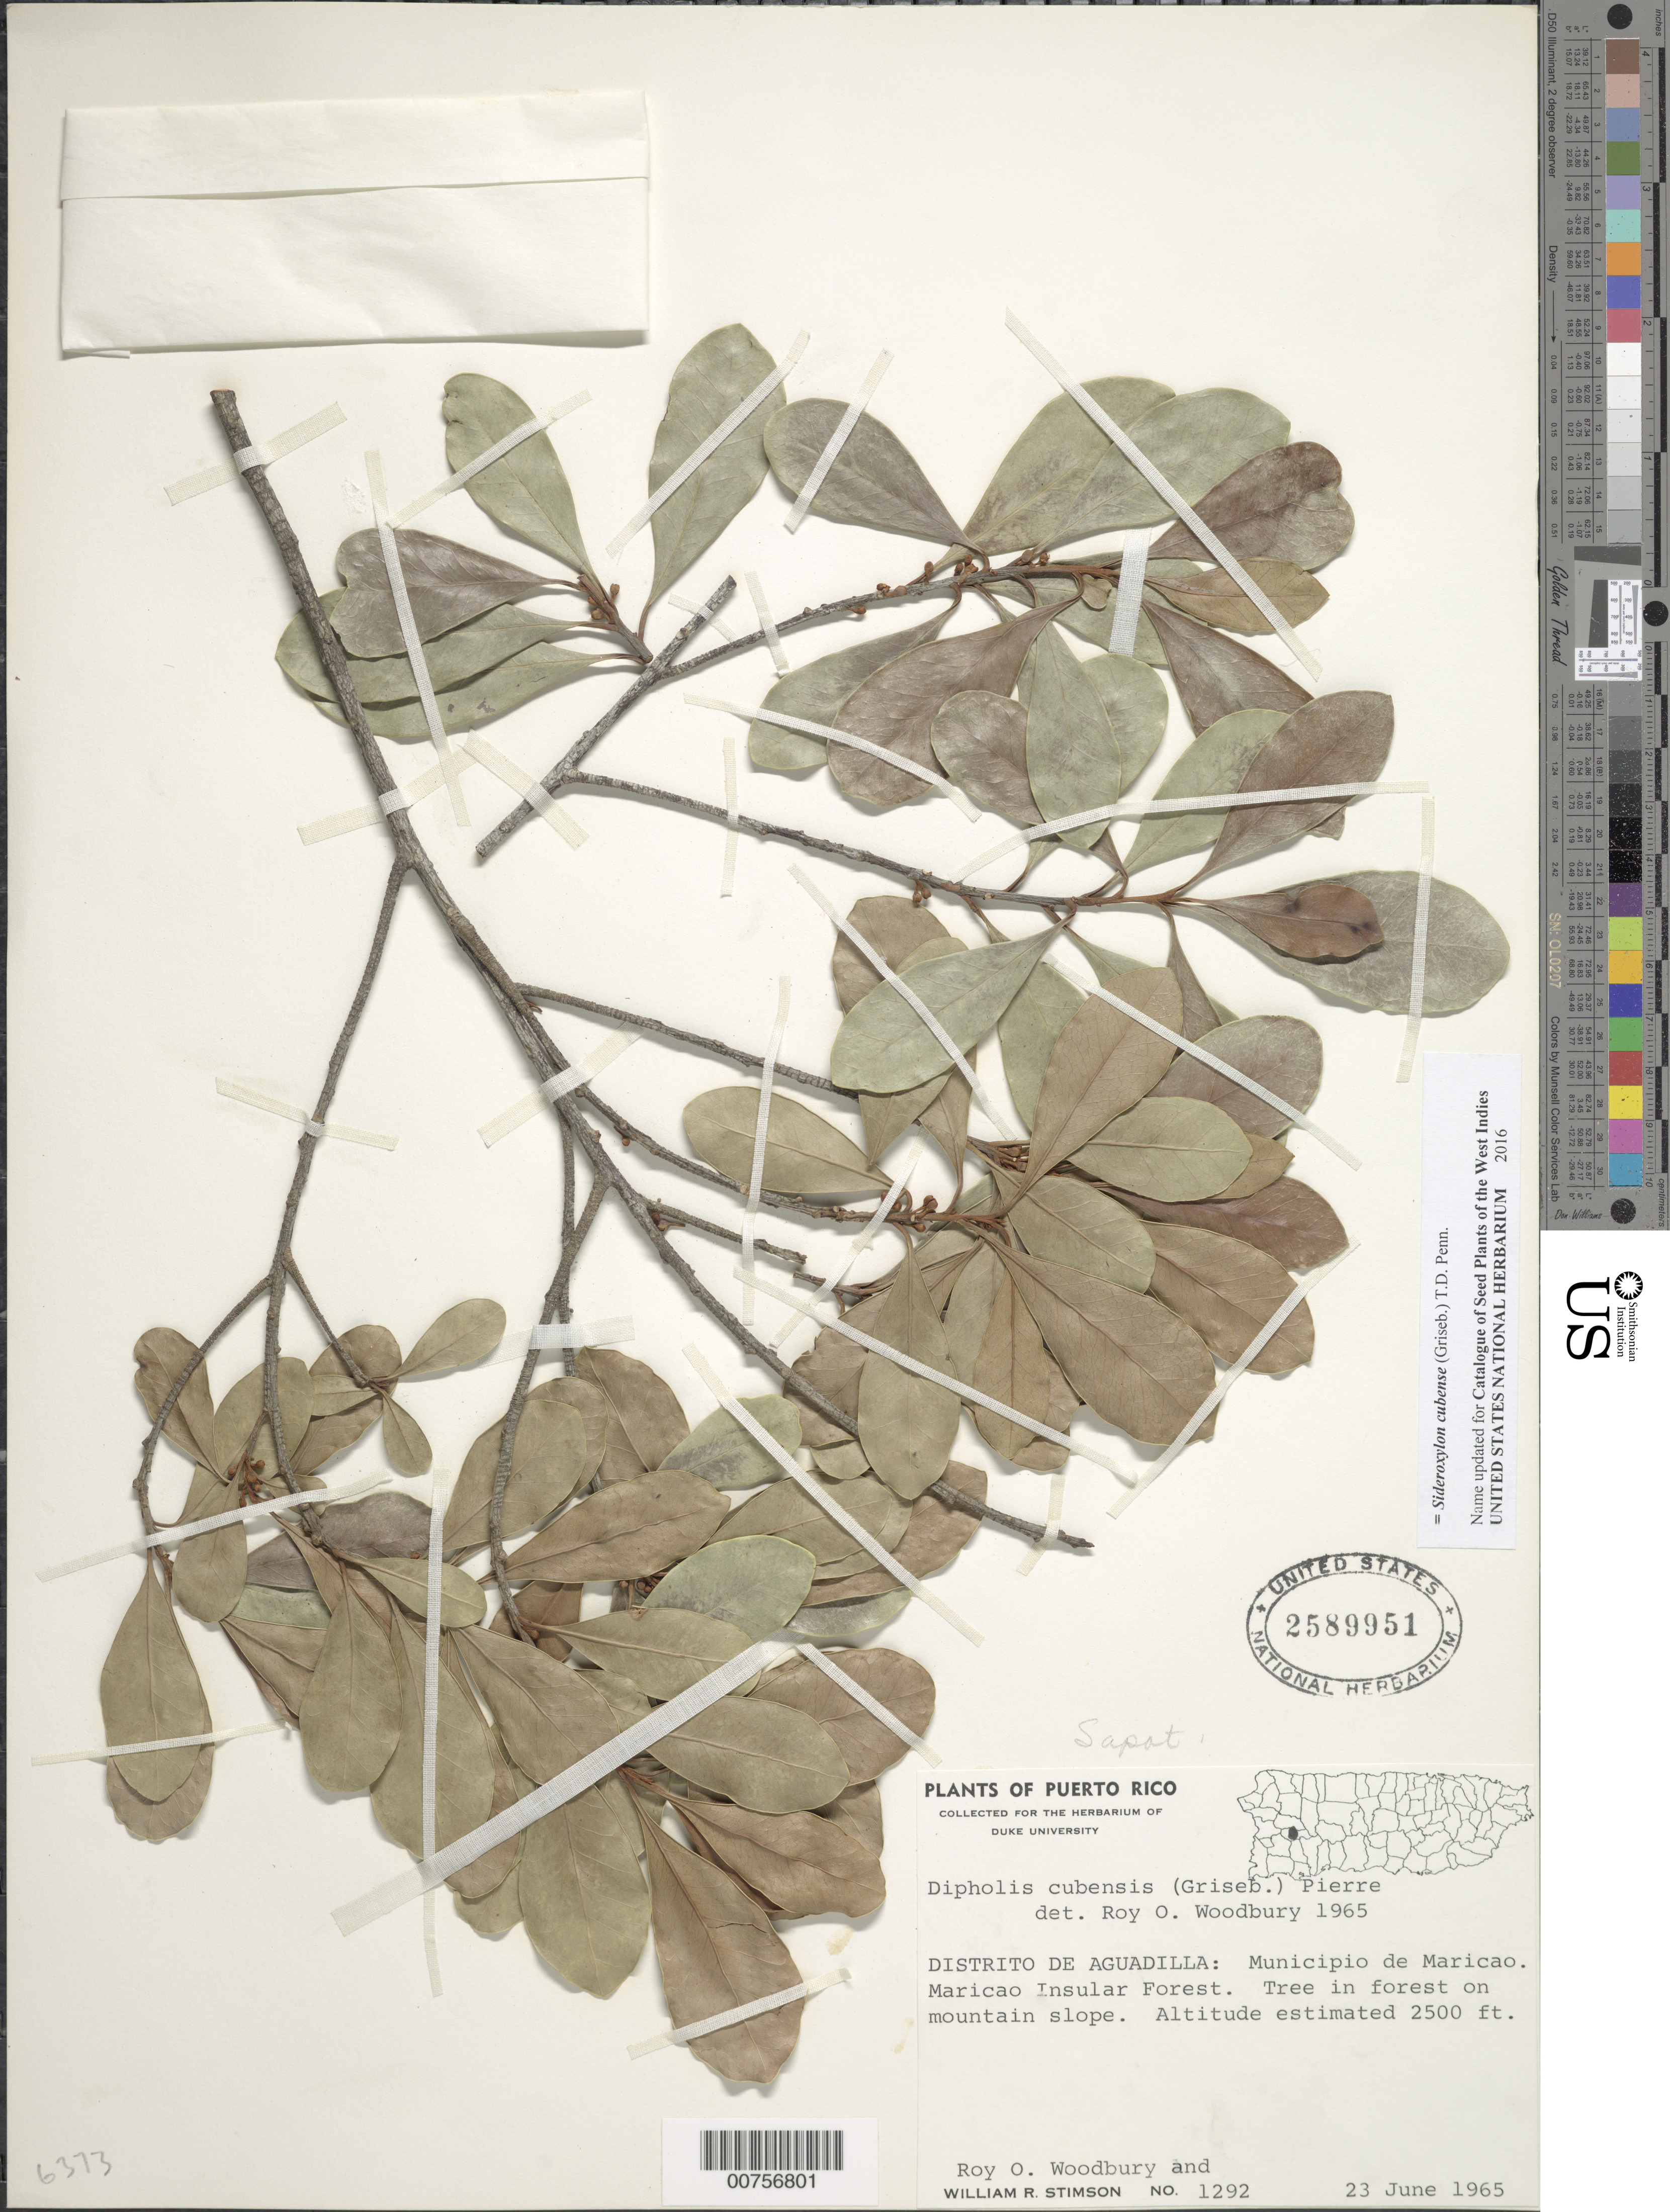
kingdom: Plantae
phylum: Tracheophyta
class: Magnoliopsida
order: Ericales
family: Sapotaceae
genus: Sideroxylon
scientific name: Sideroxylon cubense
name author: (Griseb.) T.D. Penn.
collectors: R. O. Woodbury & W. R. Stimson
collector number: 1292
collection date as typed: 23 Jun 1965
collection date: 1965-06-23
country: Puerto Rico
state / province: Maricao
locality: Municipio de Maricao. Maricao Insular Forest.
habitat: Mountain slope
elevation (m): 762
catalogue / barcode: US 2589951